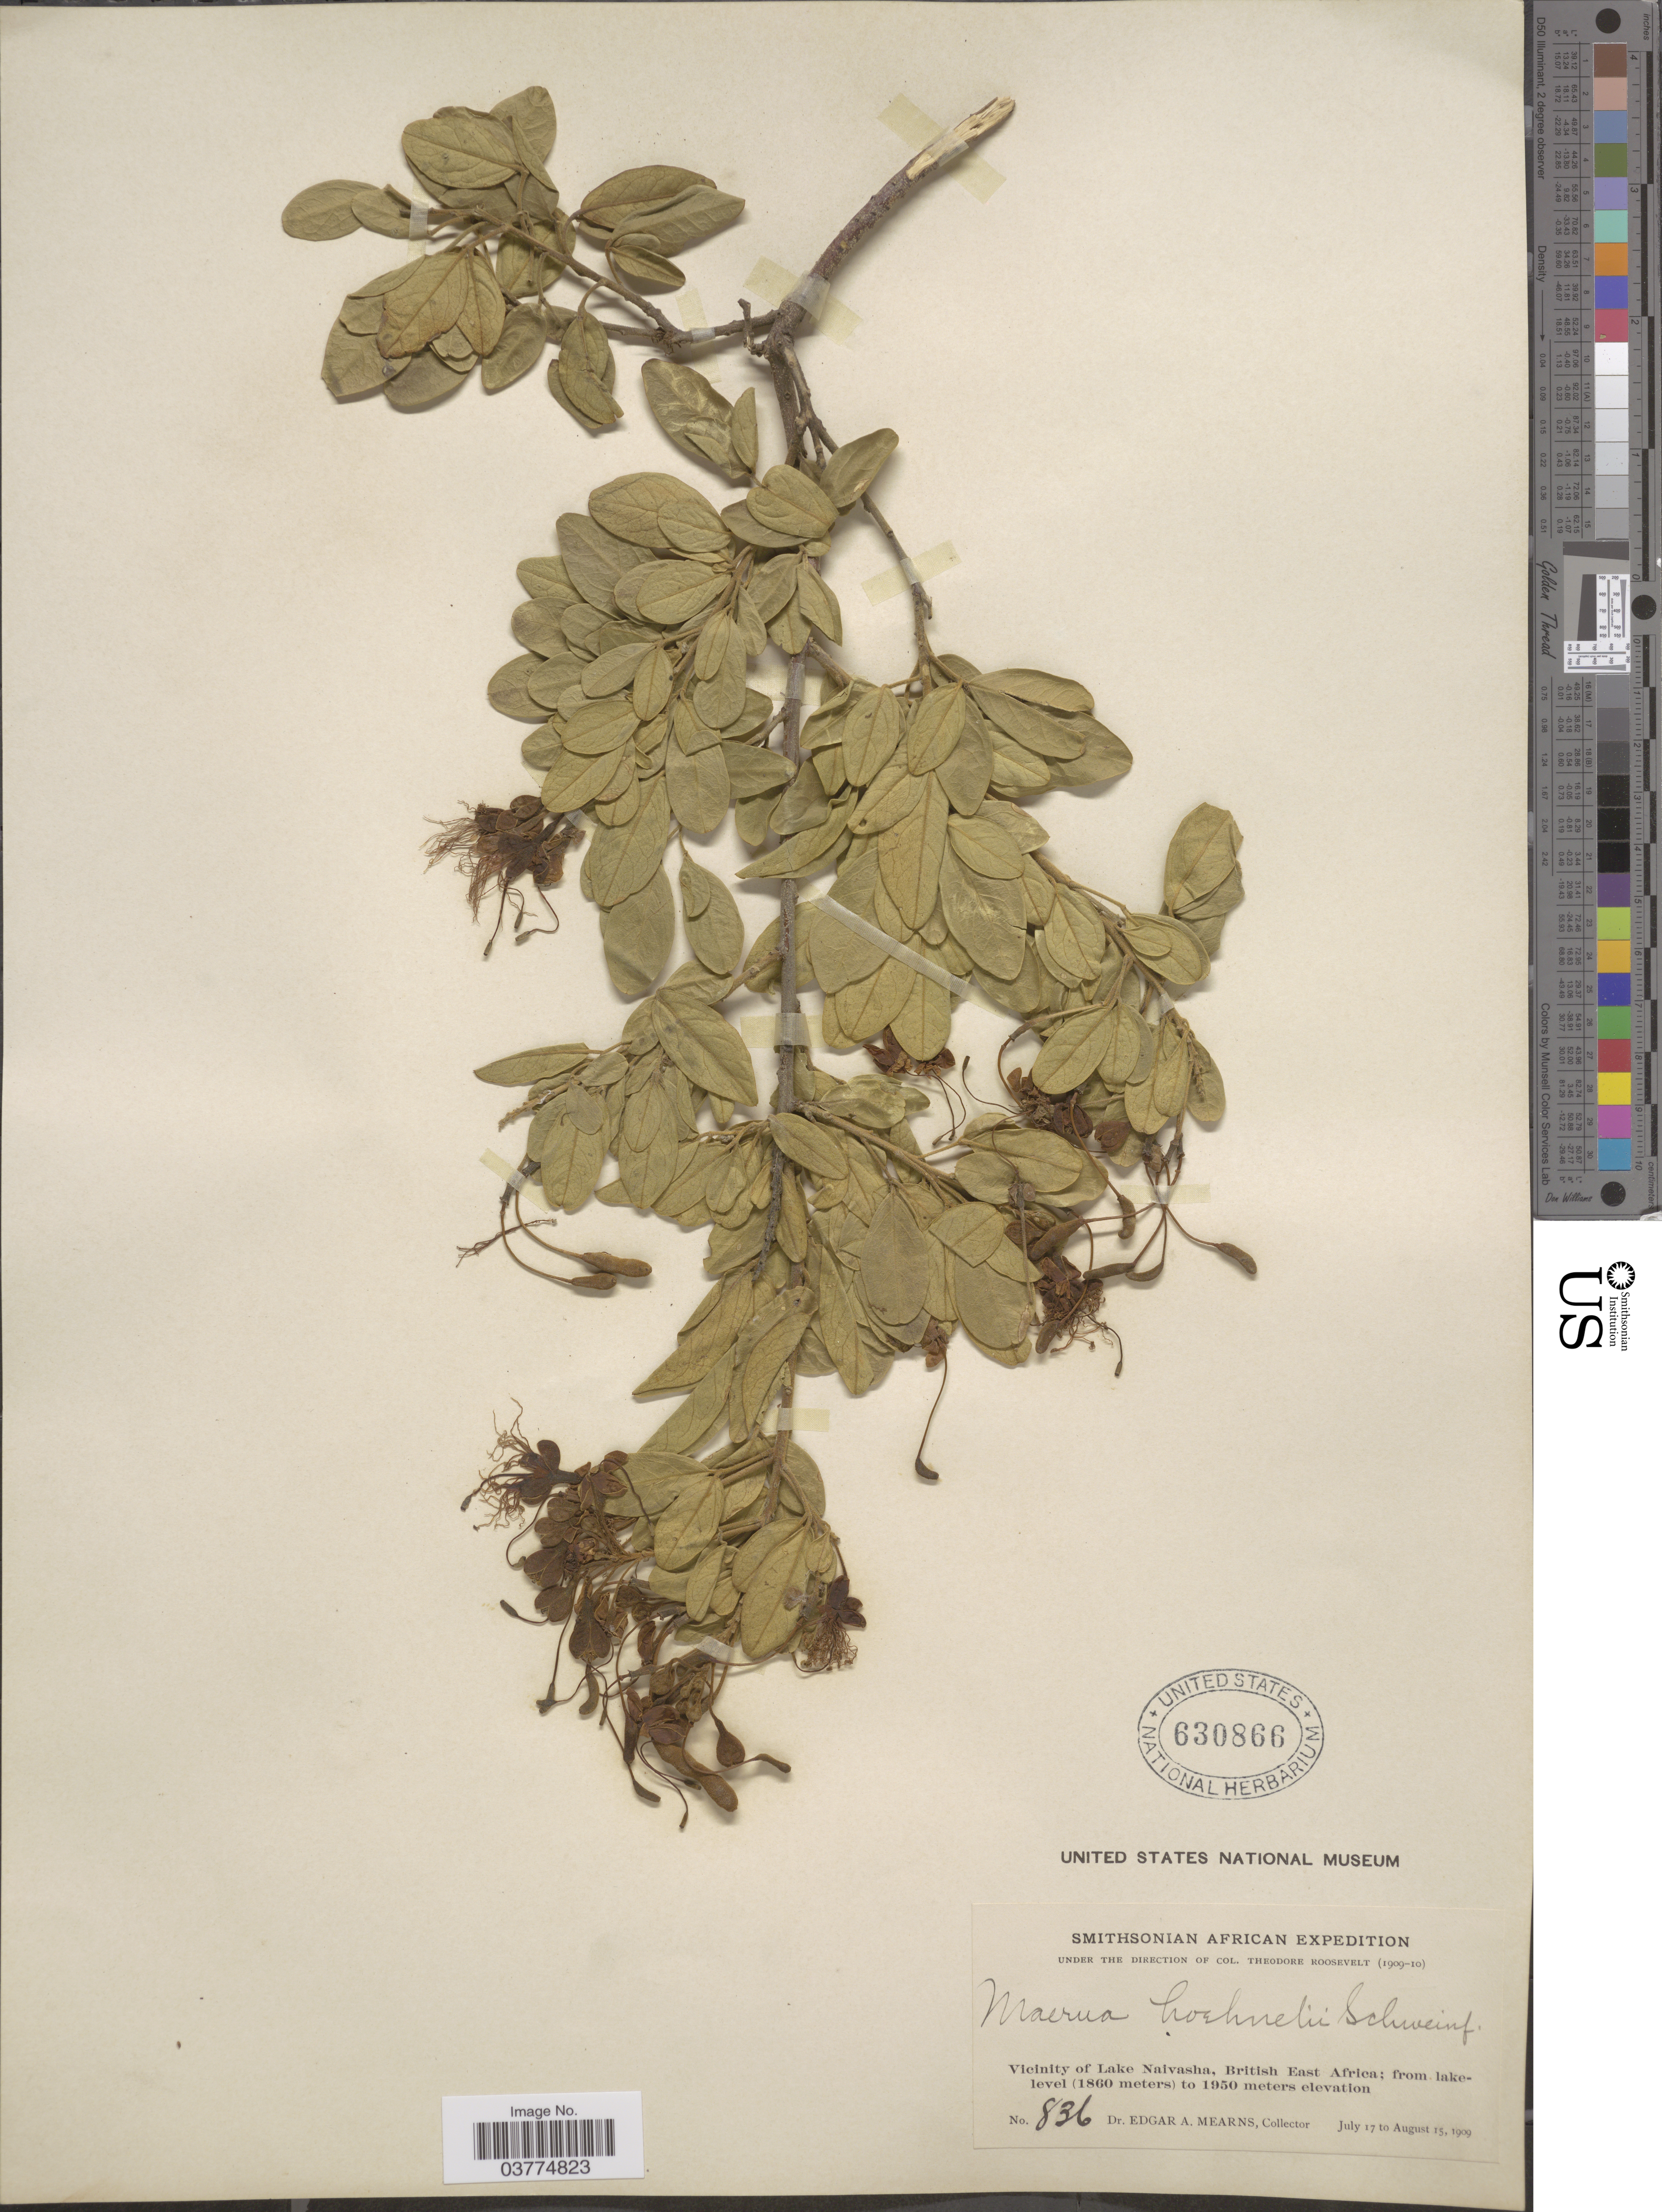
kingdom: Plantae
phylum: Tracheophyta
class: Magnoliopsida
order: Brassicales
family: Capparaceae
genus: Maerua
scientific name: Maerua hoehnelii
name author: Schweinf.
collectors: E. A. Mearns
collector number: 836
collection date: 1909-07-17/1909-08-15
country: Kenya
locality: Vicinity of Lake Naivasha, British East Africa.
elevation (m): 1860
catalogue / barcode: US 630866